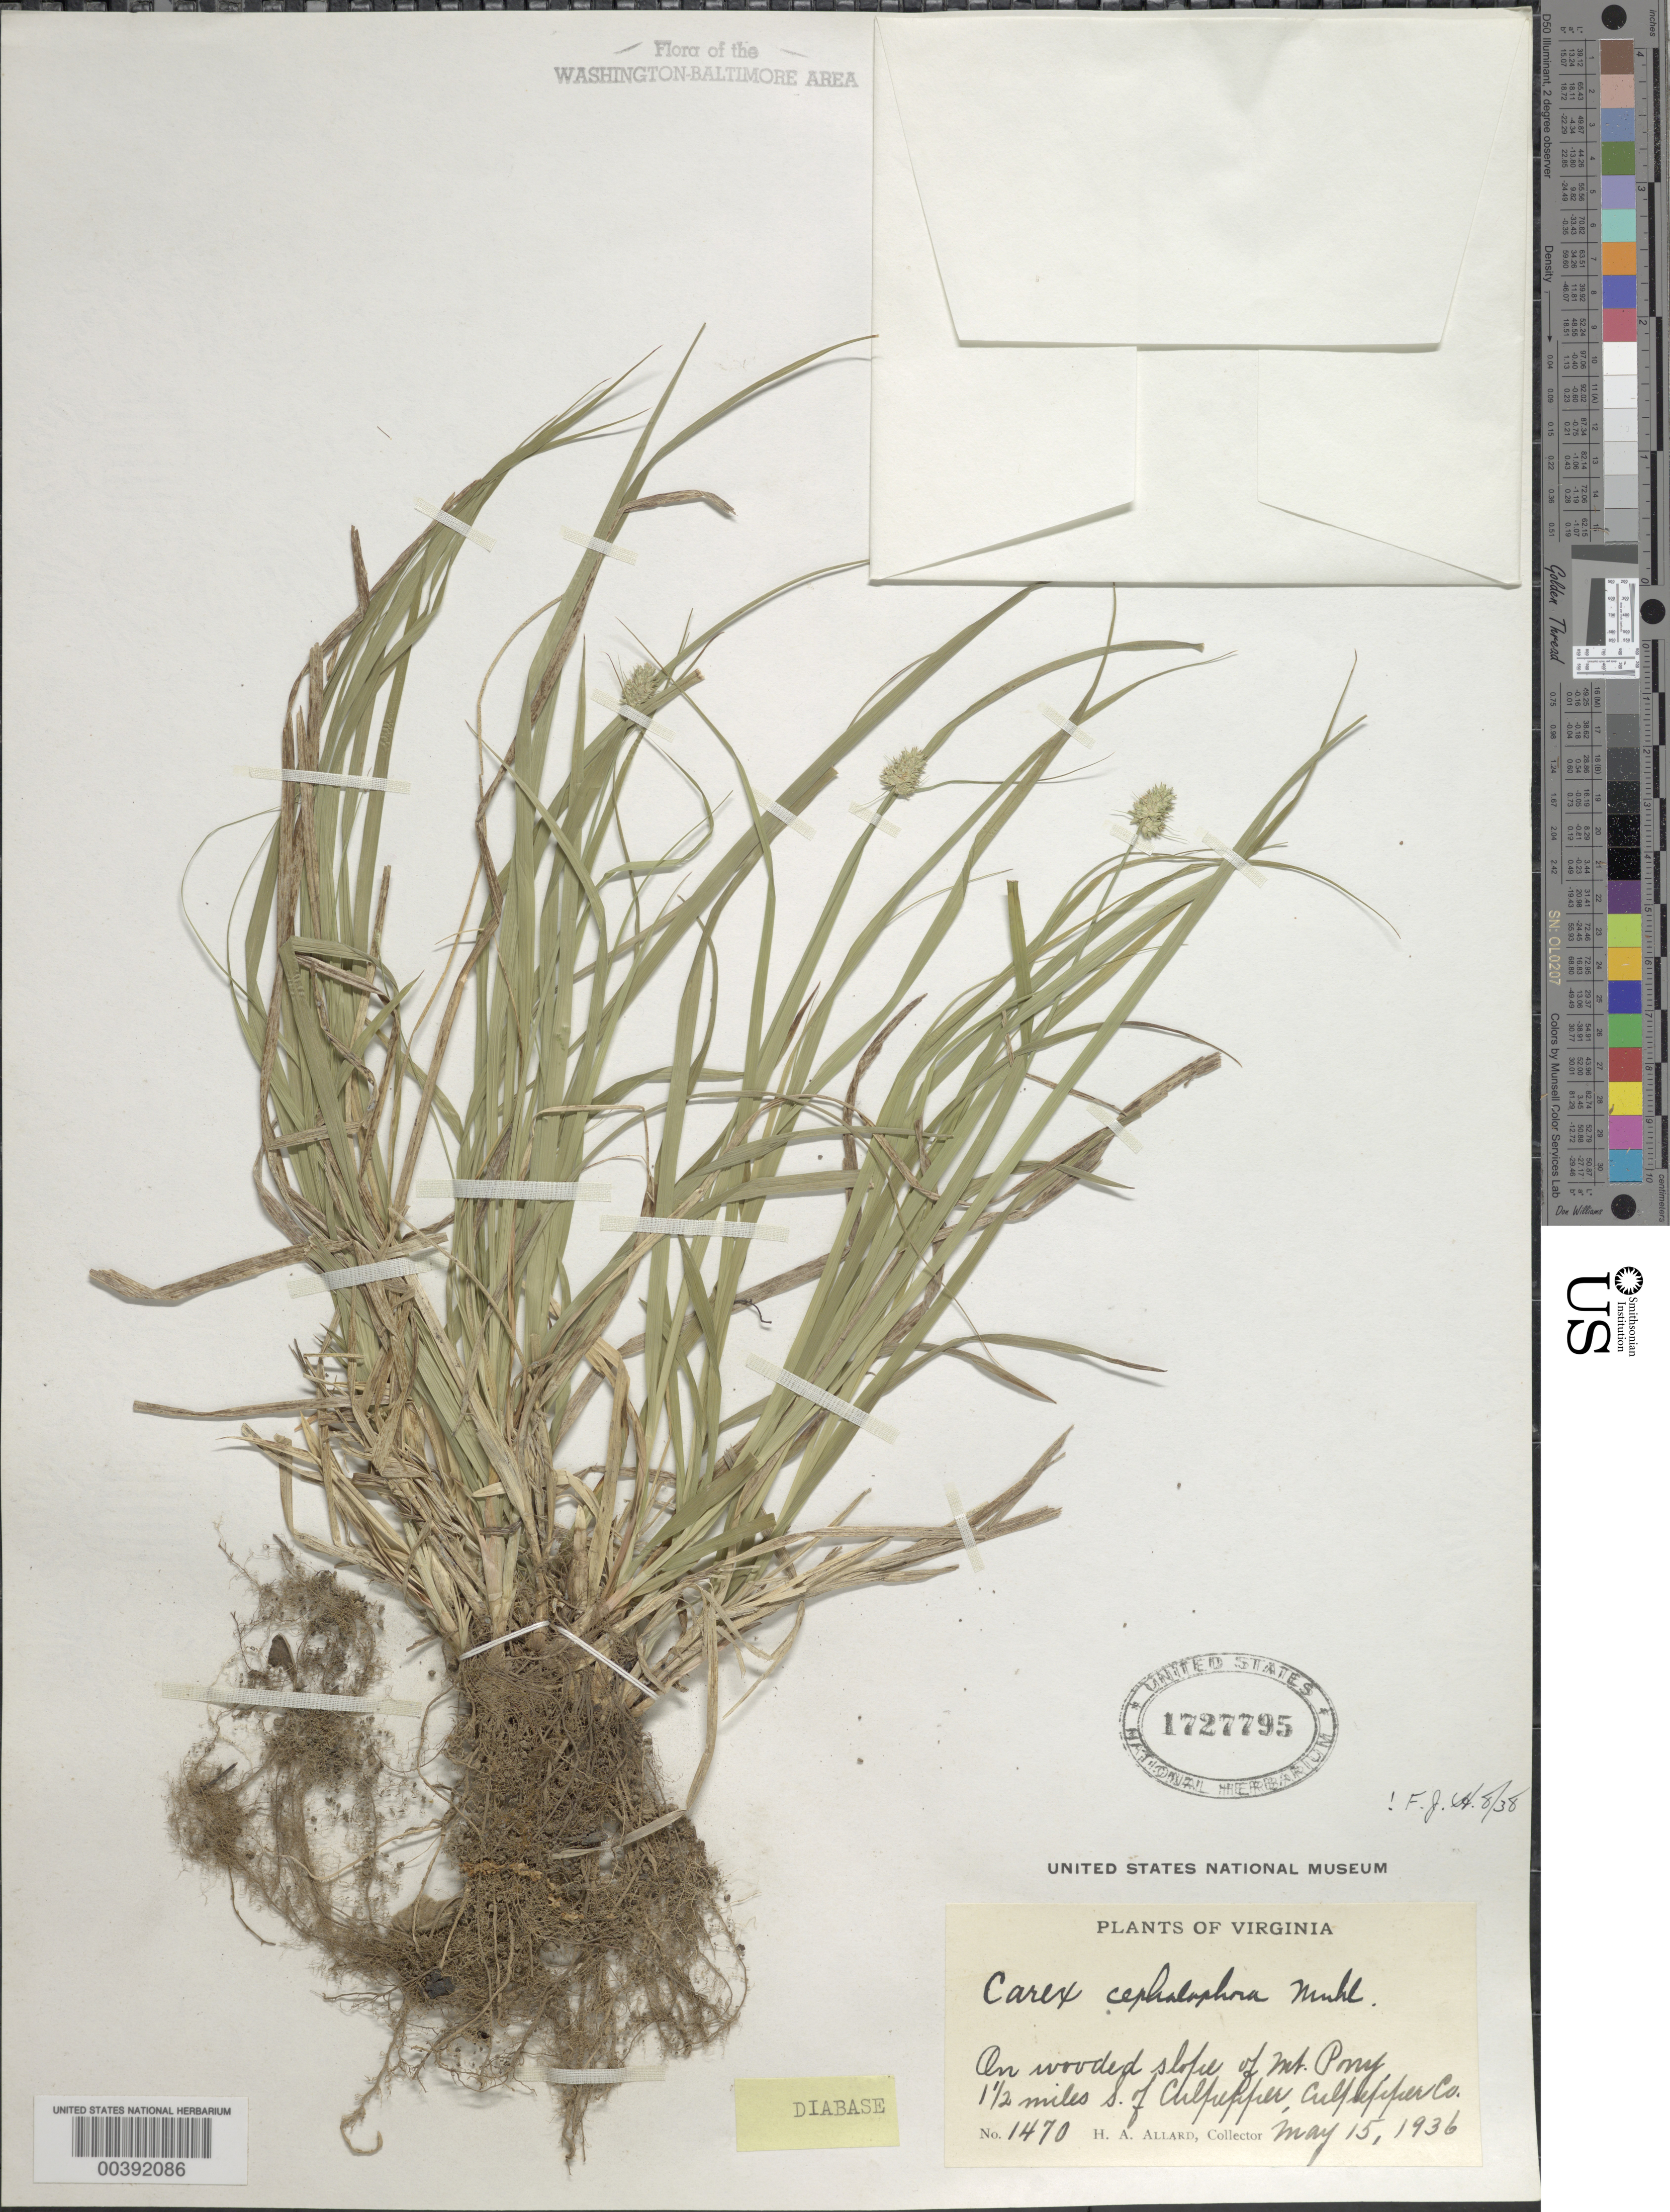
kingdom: Plantae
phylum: Tracheophyta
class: Liliopsida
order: Poales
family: Cyperaceae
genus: Carex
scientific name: Carex cephalophora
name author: Muhl. ex Willd.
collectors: H. A. Allard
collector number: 1470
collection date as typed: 15 May 1936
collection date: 1936-05-15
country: United States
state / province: Virginia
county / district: Culpeper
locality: Mt. Pony, S of Culpepper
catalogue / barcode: US 1727795